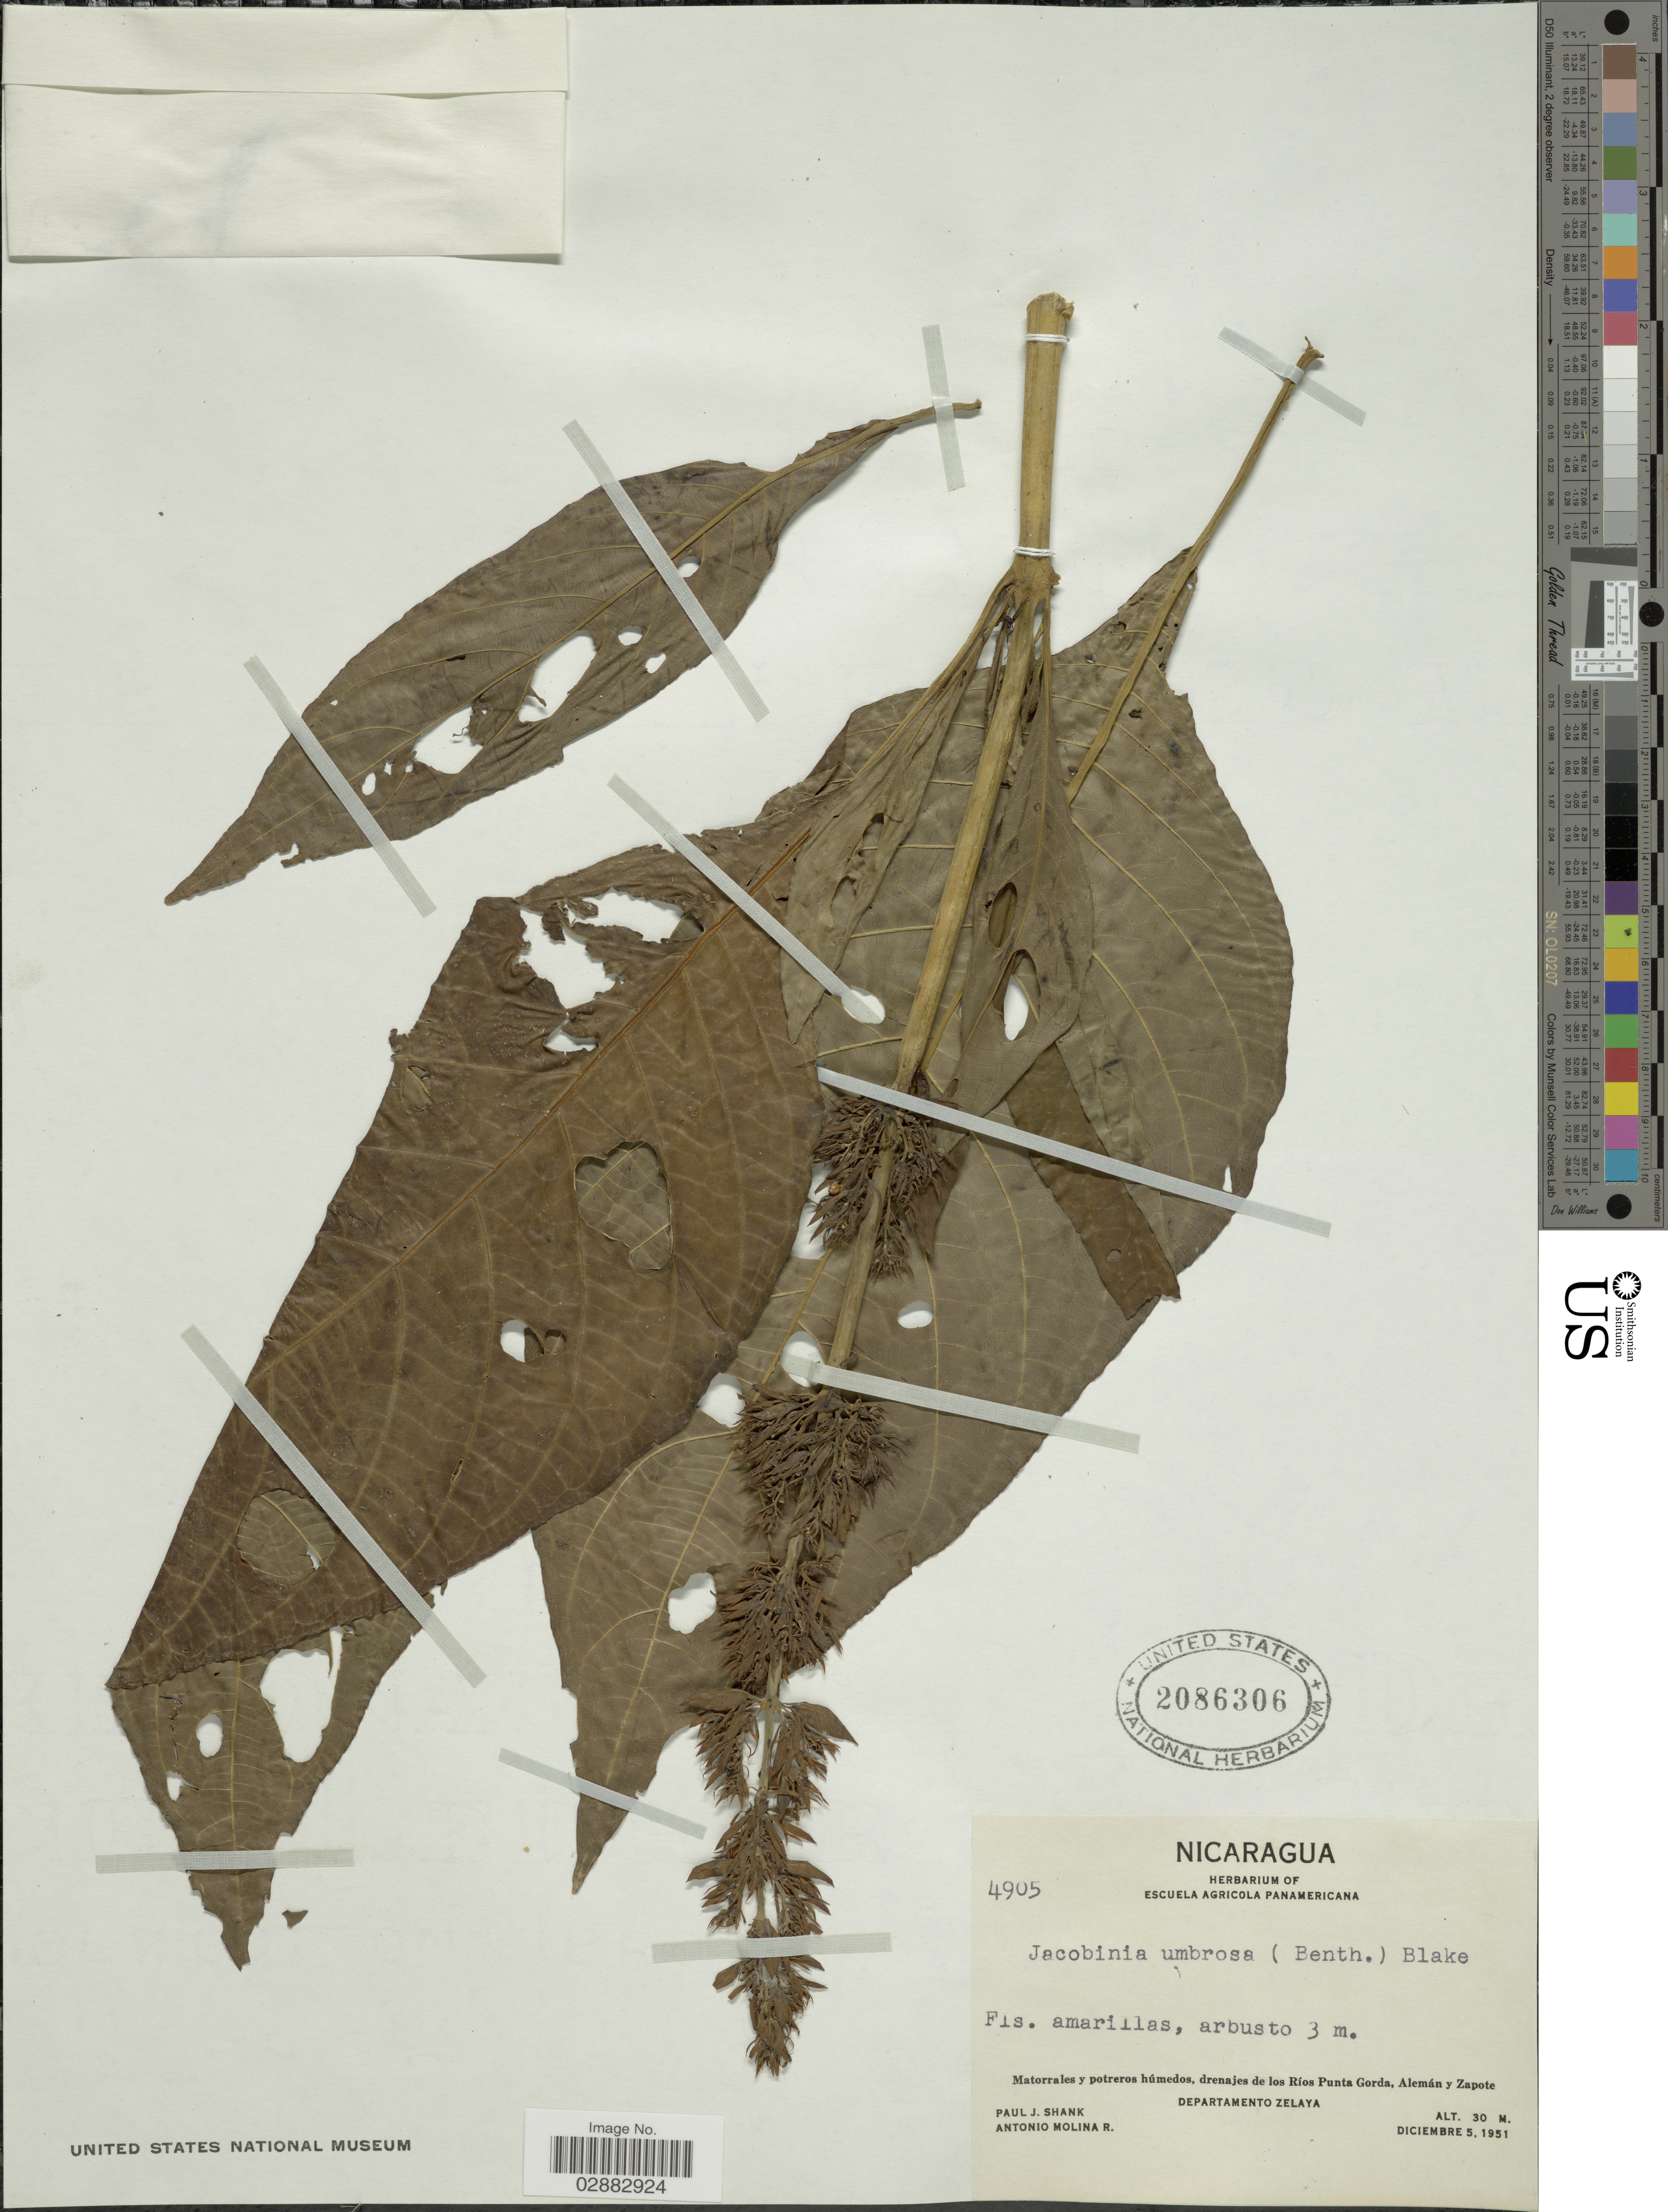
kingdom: Plantae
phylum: Tracheophyta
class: Magnoliopsida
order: Lamiales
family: Acanthaceae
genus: Jacobinia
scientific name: Jacobinia umbrosa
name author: (Benth.) S.F. Blake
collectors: P. J. Shank & A. Molina R.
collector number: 4905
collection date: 1951-12-05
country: Nicaragua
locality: Matorrales y potreros húmedos, drenajes de los Ríos Punta Gorda, Alemán y Zapote. Departamento Zelaya.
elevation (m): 30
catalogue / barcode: US 2086306